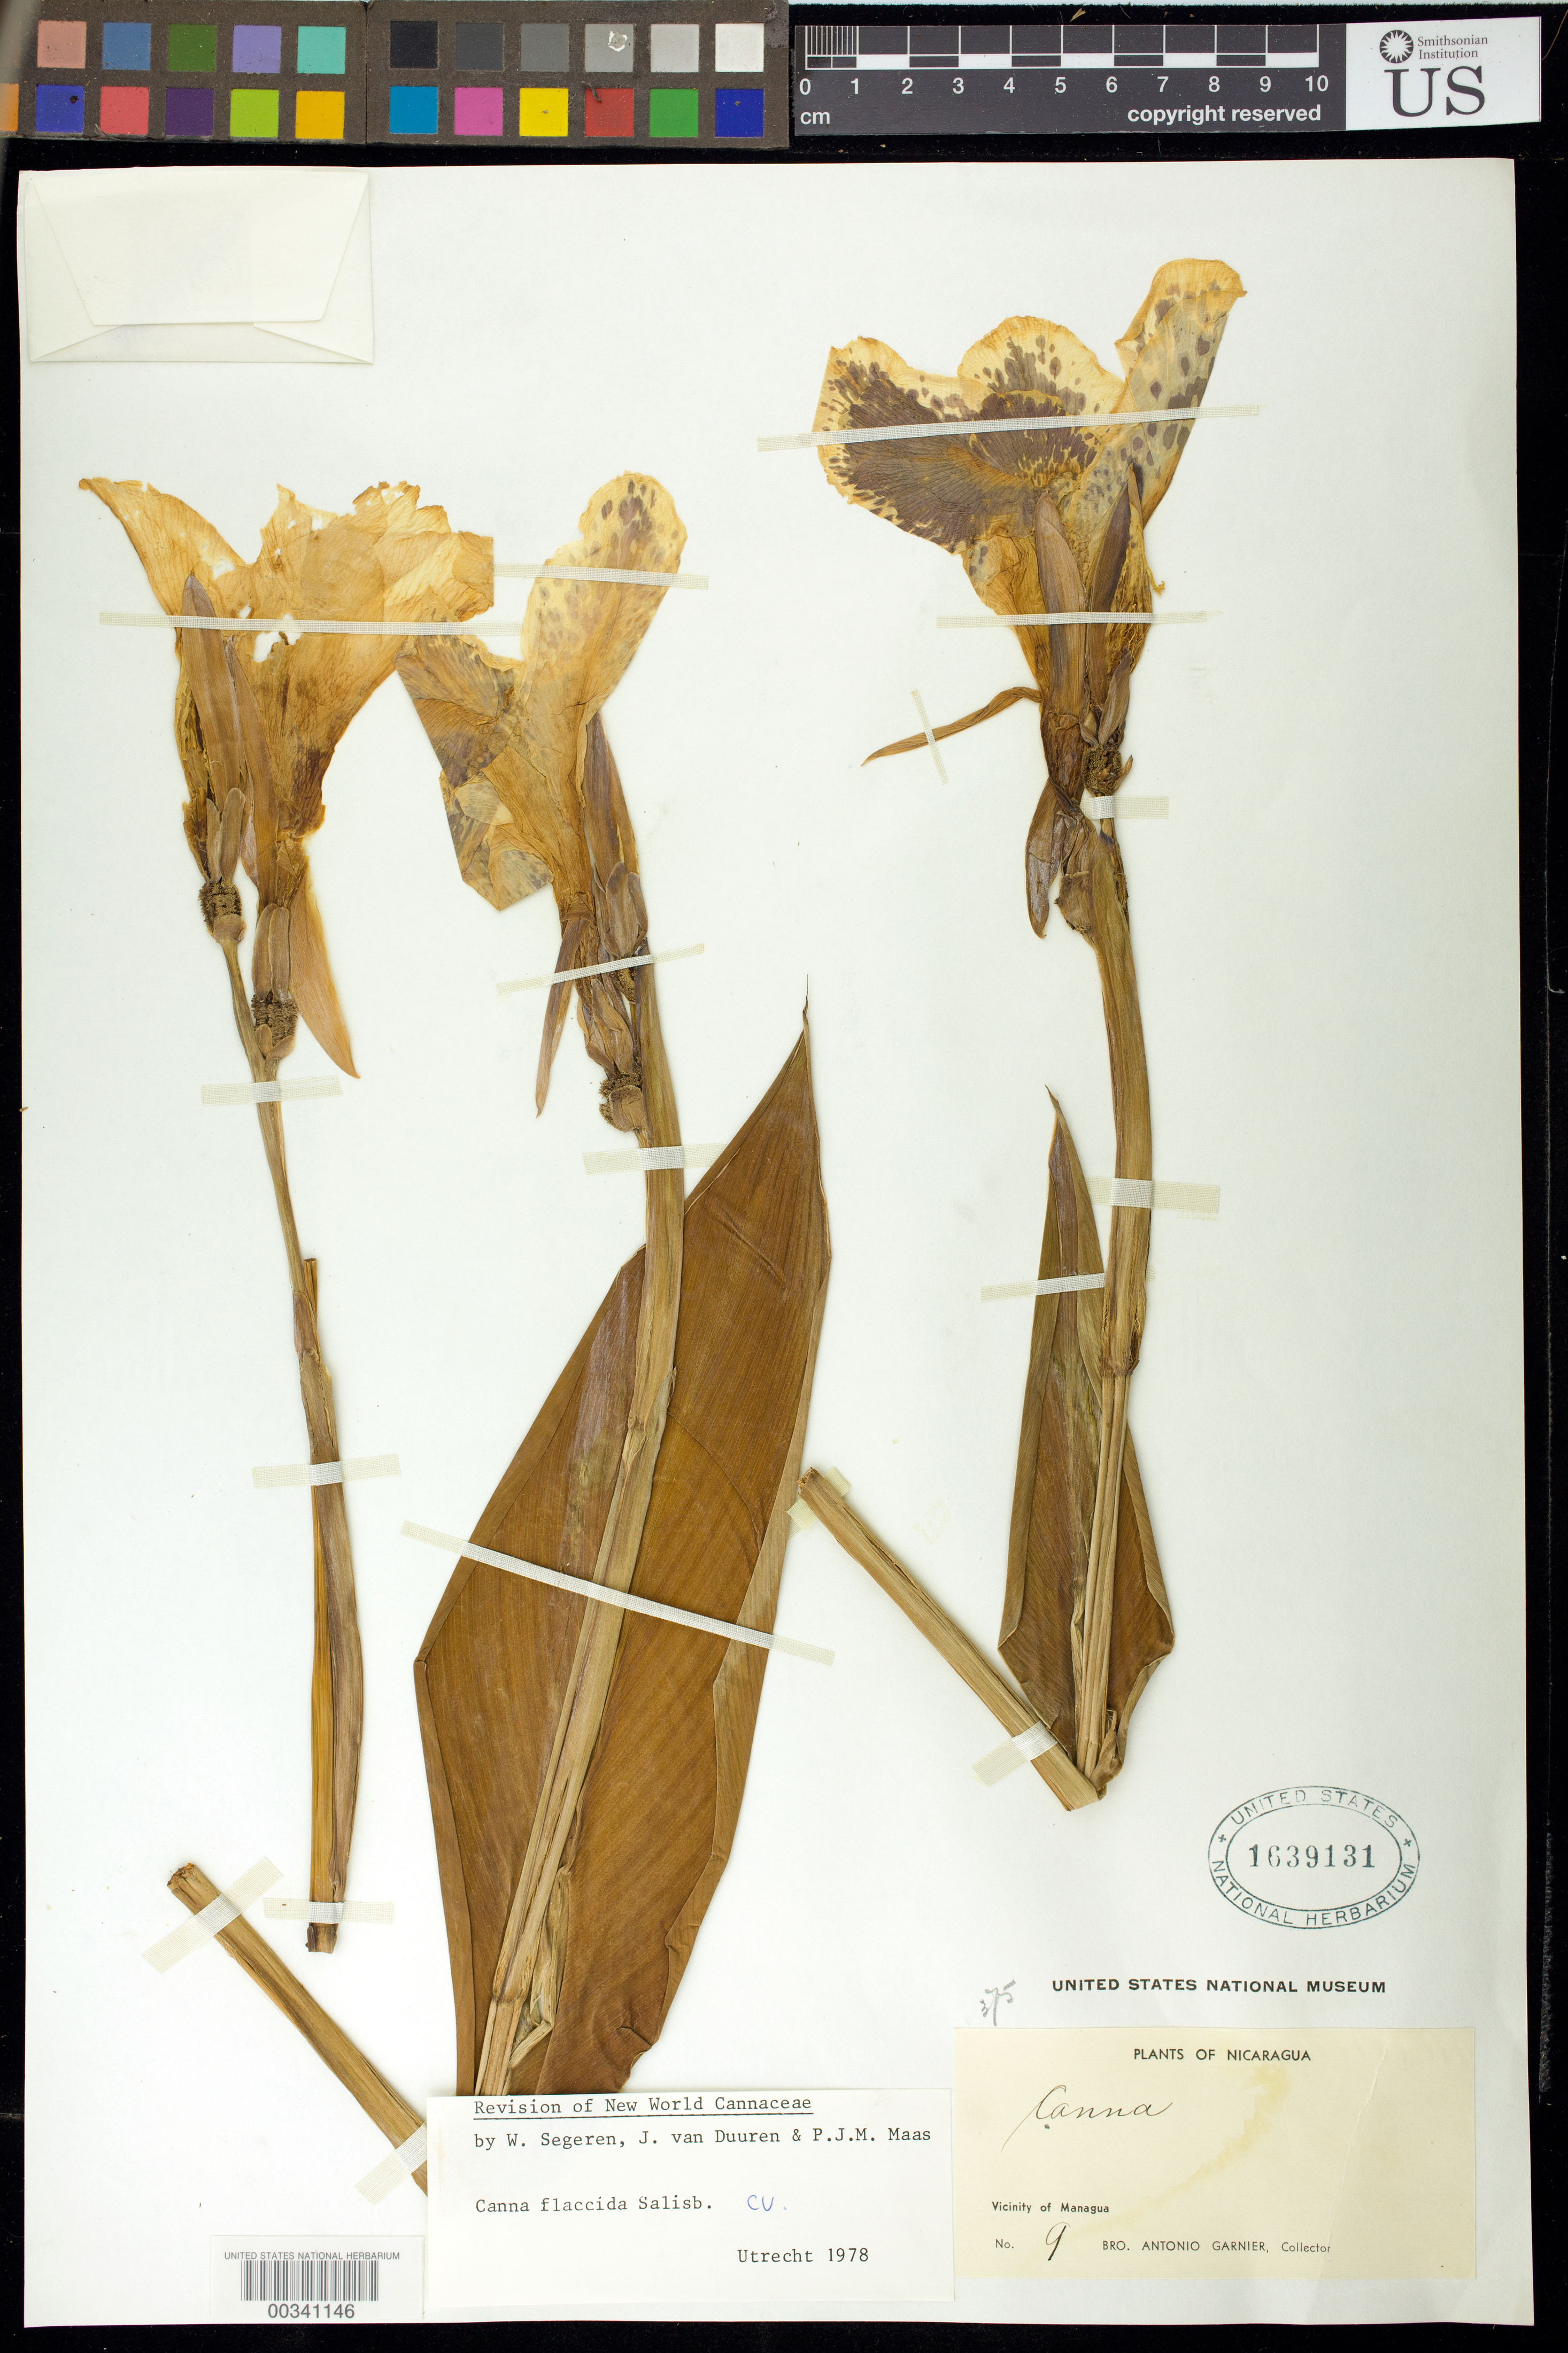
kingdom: Plantae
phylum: Tracheophyta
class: Liliopsida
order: Zingiberales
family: Cannaceae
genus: Canna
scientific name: Canna flaccida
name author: Salisb.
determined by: Segeren, W.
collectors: Bro. A. Garnier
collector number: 9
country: Nicaragua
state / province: Managua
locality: Vicinity of managua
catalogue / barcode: US 1639131